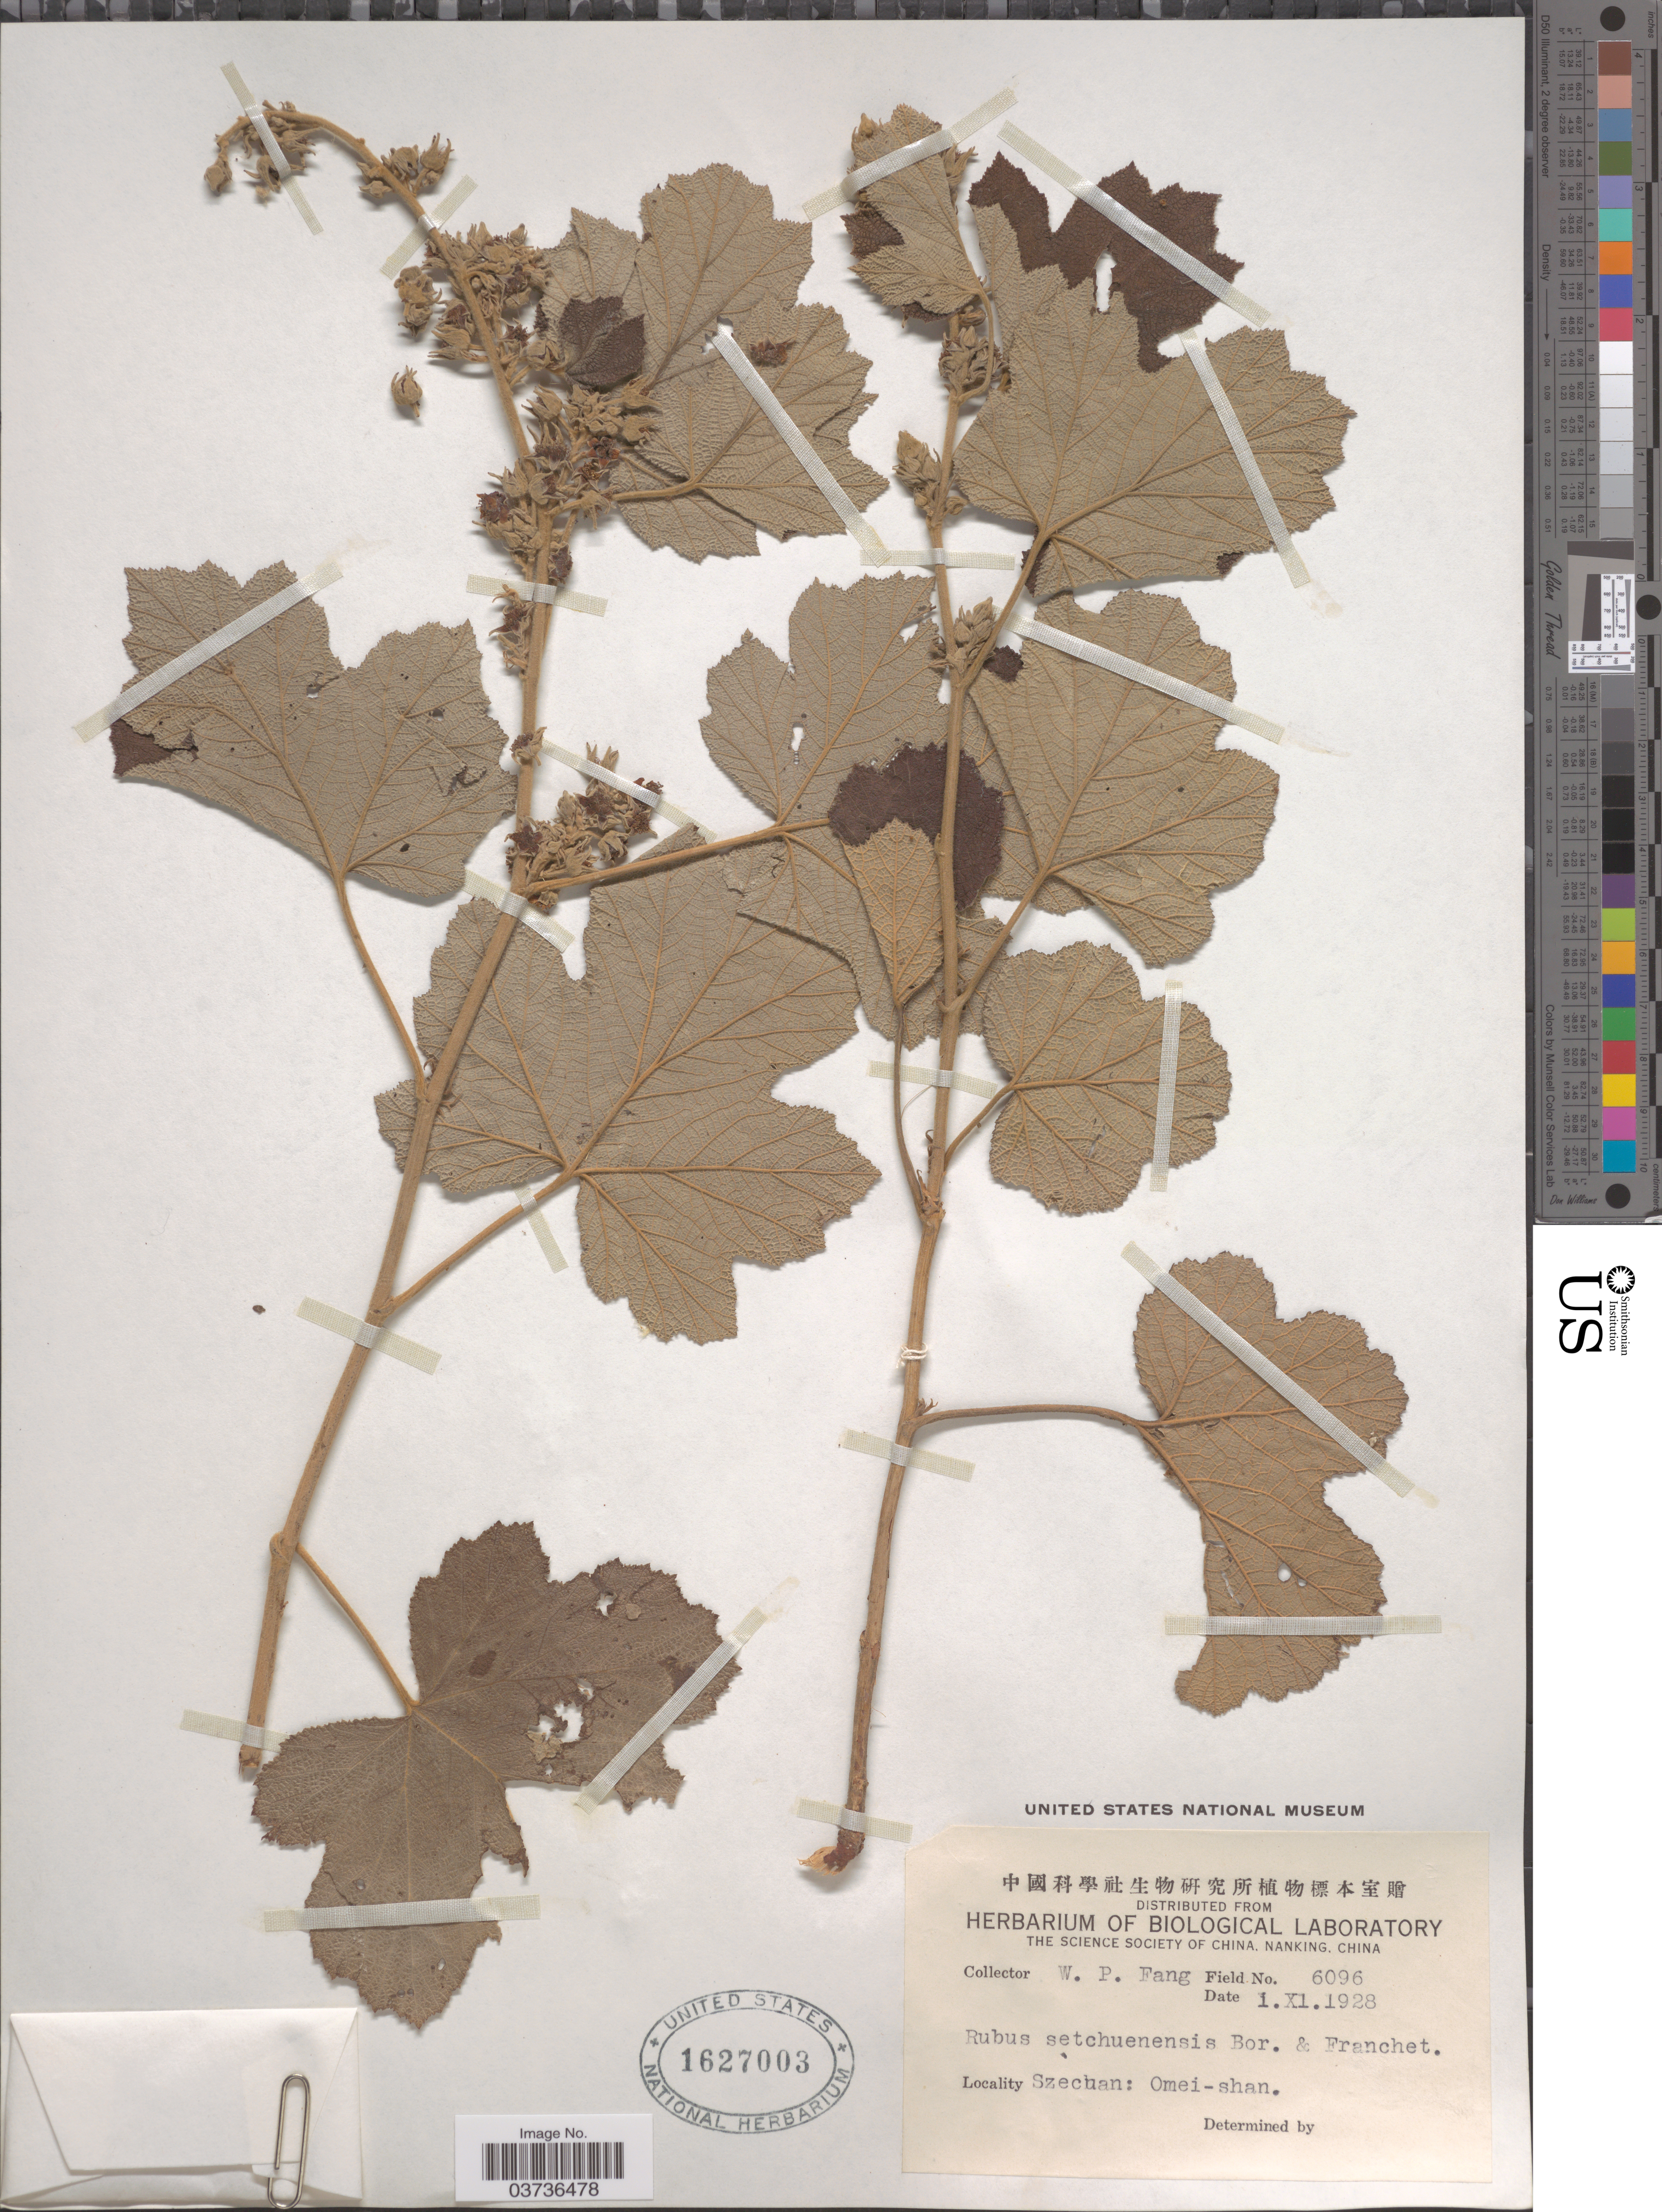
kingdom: Plantae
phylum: Tracheophyta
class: Magnoliopsida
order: Rosales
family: Rosaceae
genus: Rubus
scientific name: Rubus setchuenensis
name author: Bureau & Franch.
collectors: W. P. Fang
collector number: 6096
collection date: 1928-11-01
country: China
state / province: Sichuan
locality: Szechuan: Omei-shan.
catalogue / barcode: US 1627003